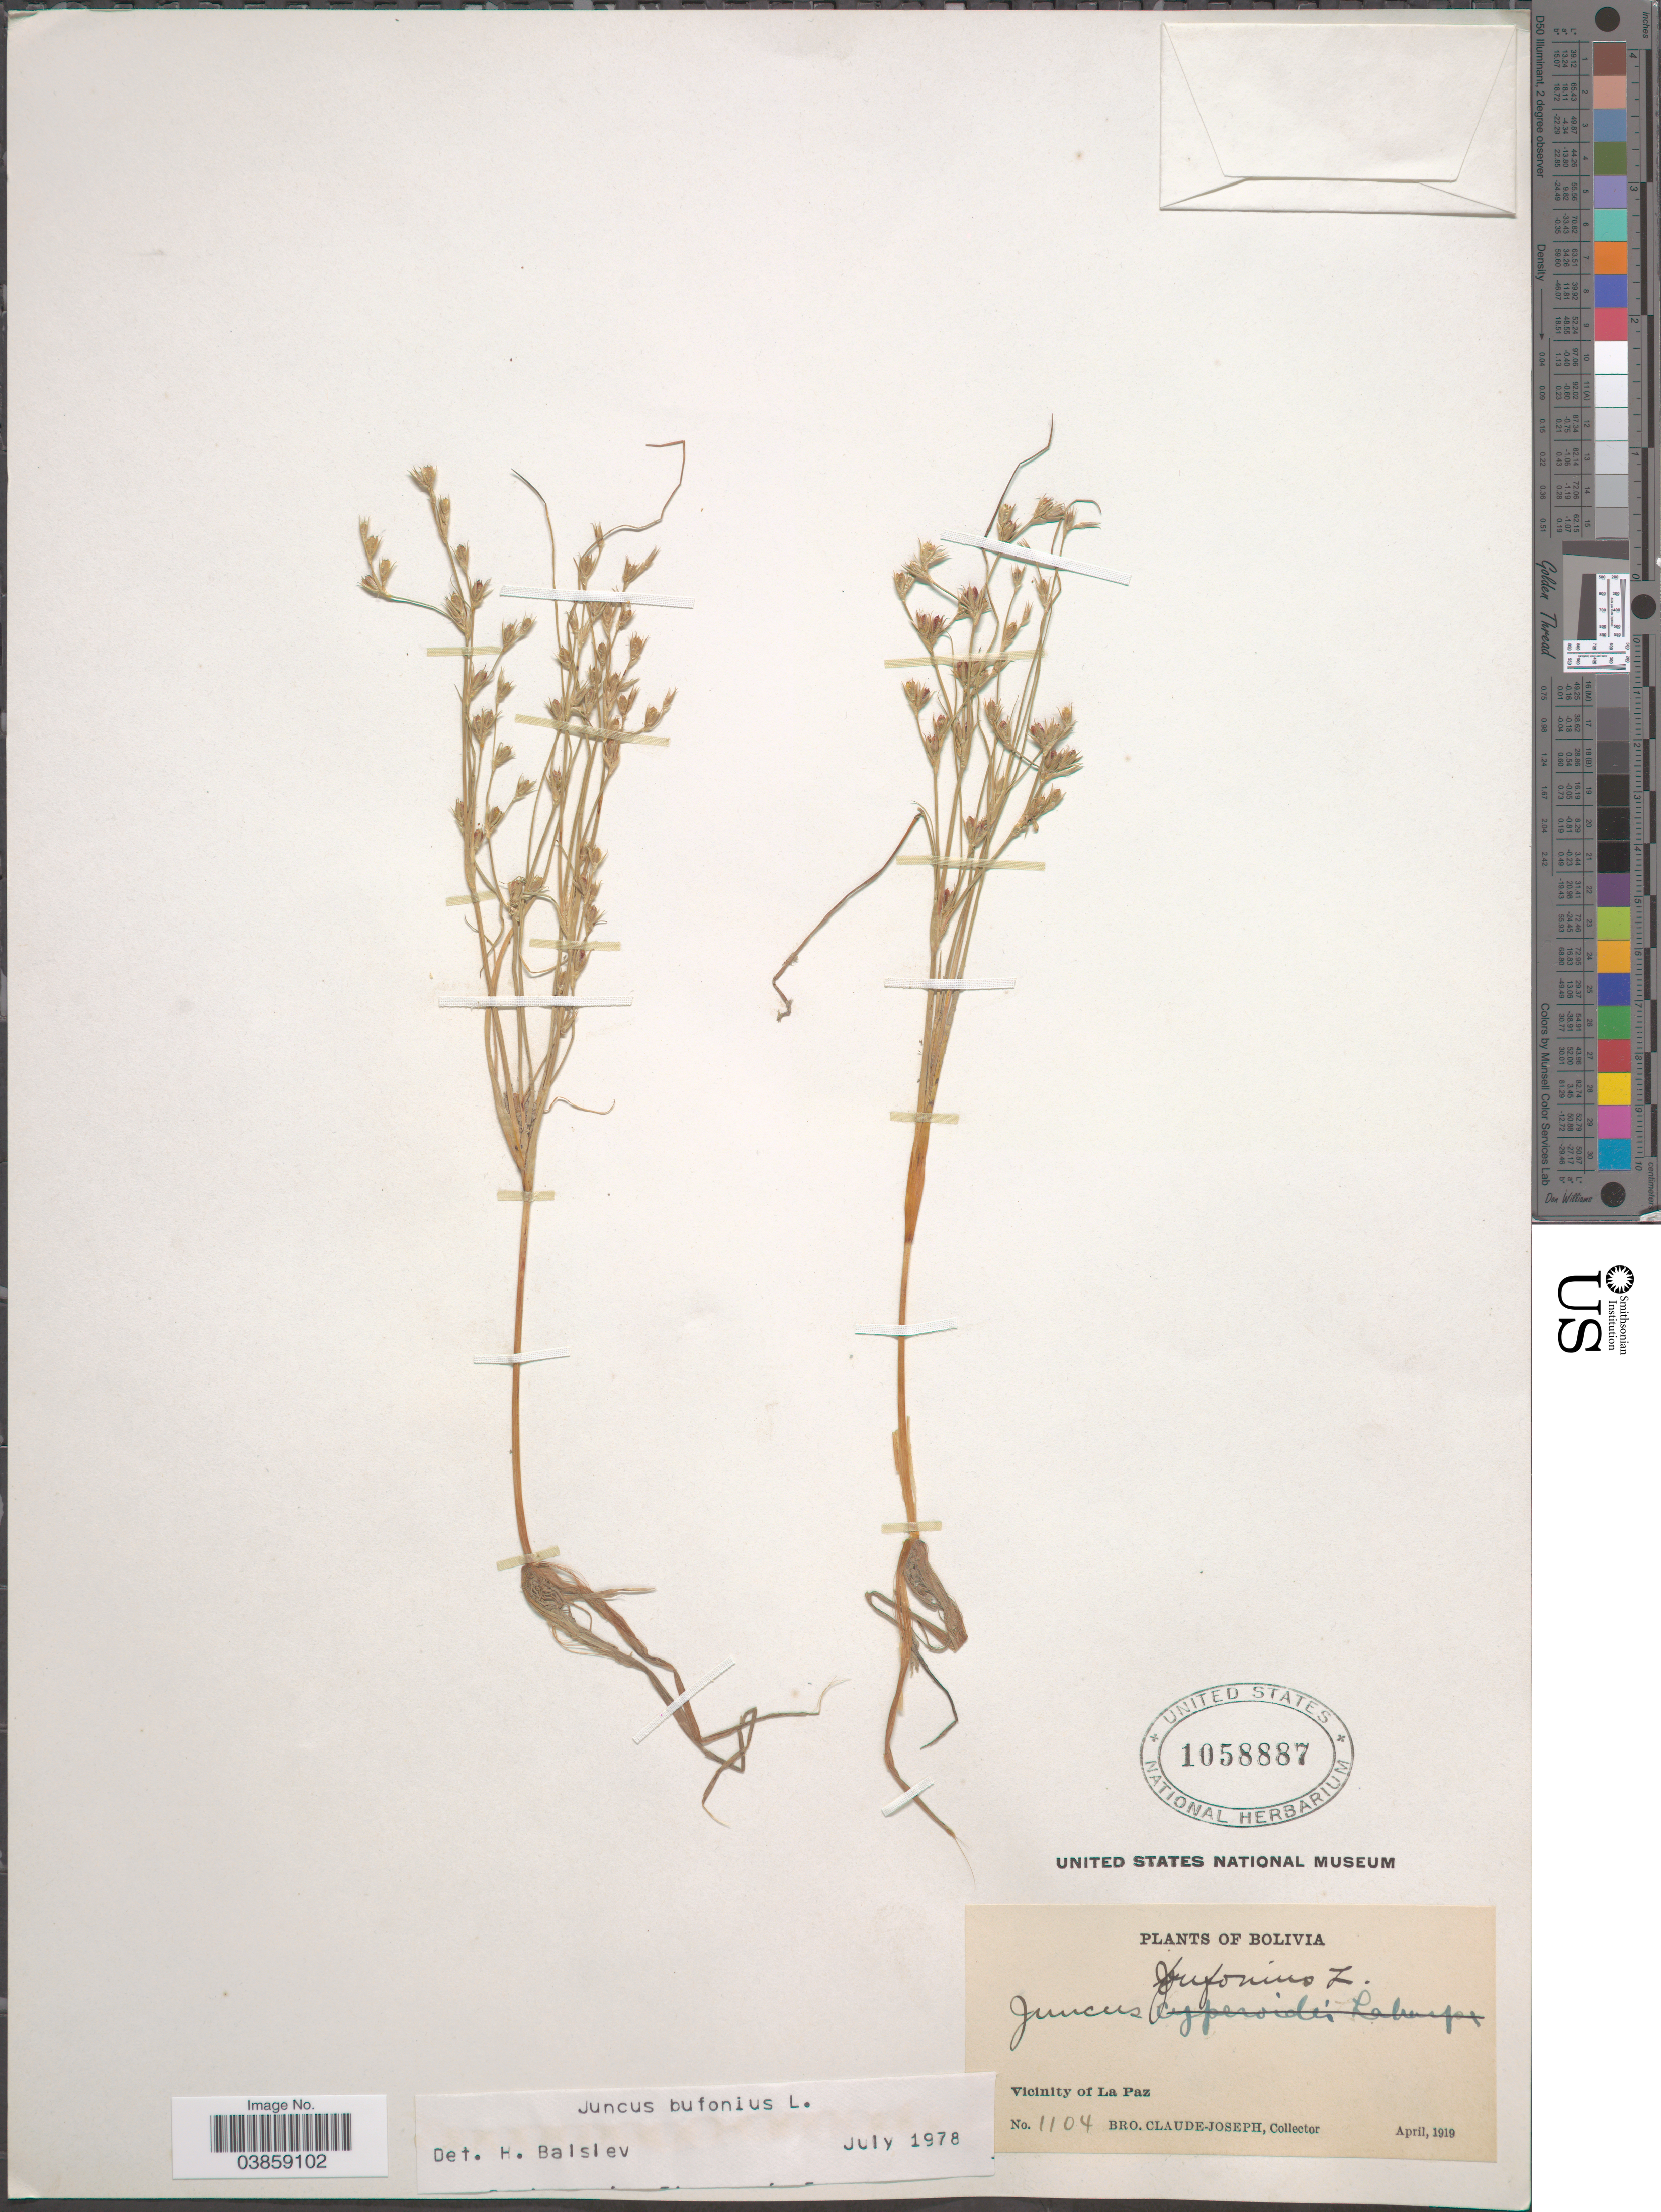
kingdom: Plantae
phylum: Tracheophyta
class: Liliopsida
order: Poales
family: Juncaceae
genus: Juncus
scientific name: Juncus bufonius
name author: L.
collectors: Bro. Claude-Joseph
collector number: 1104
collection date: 1919-04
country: Bolivia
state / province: La Paz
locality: Vicinity of La Paz.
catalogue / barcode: US 1058887